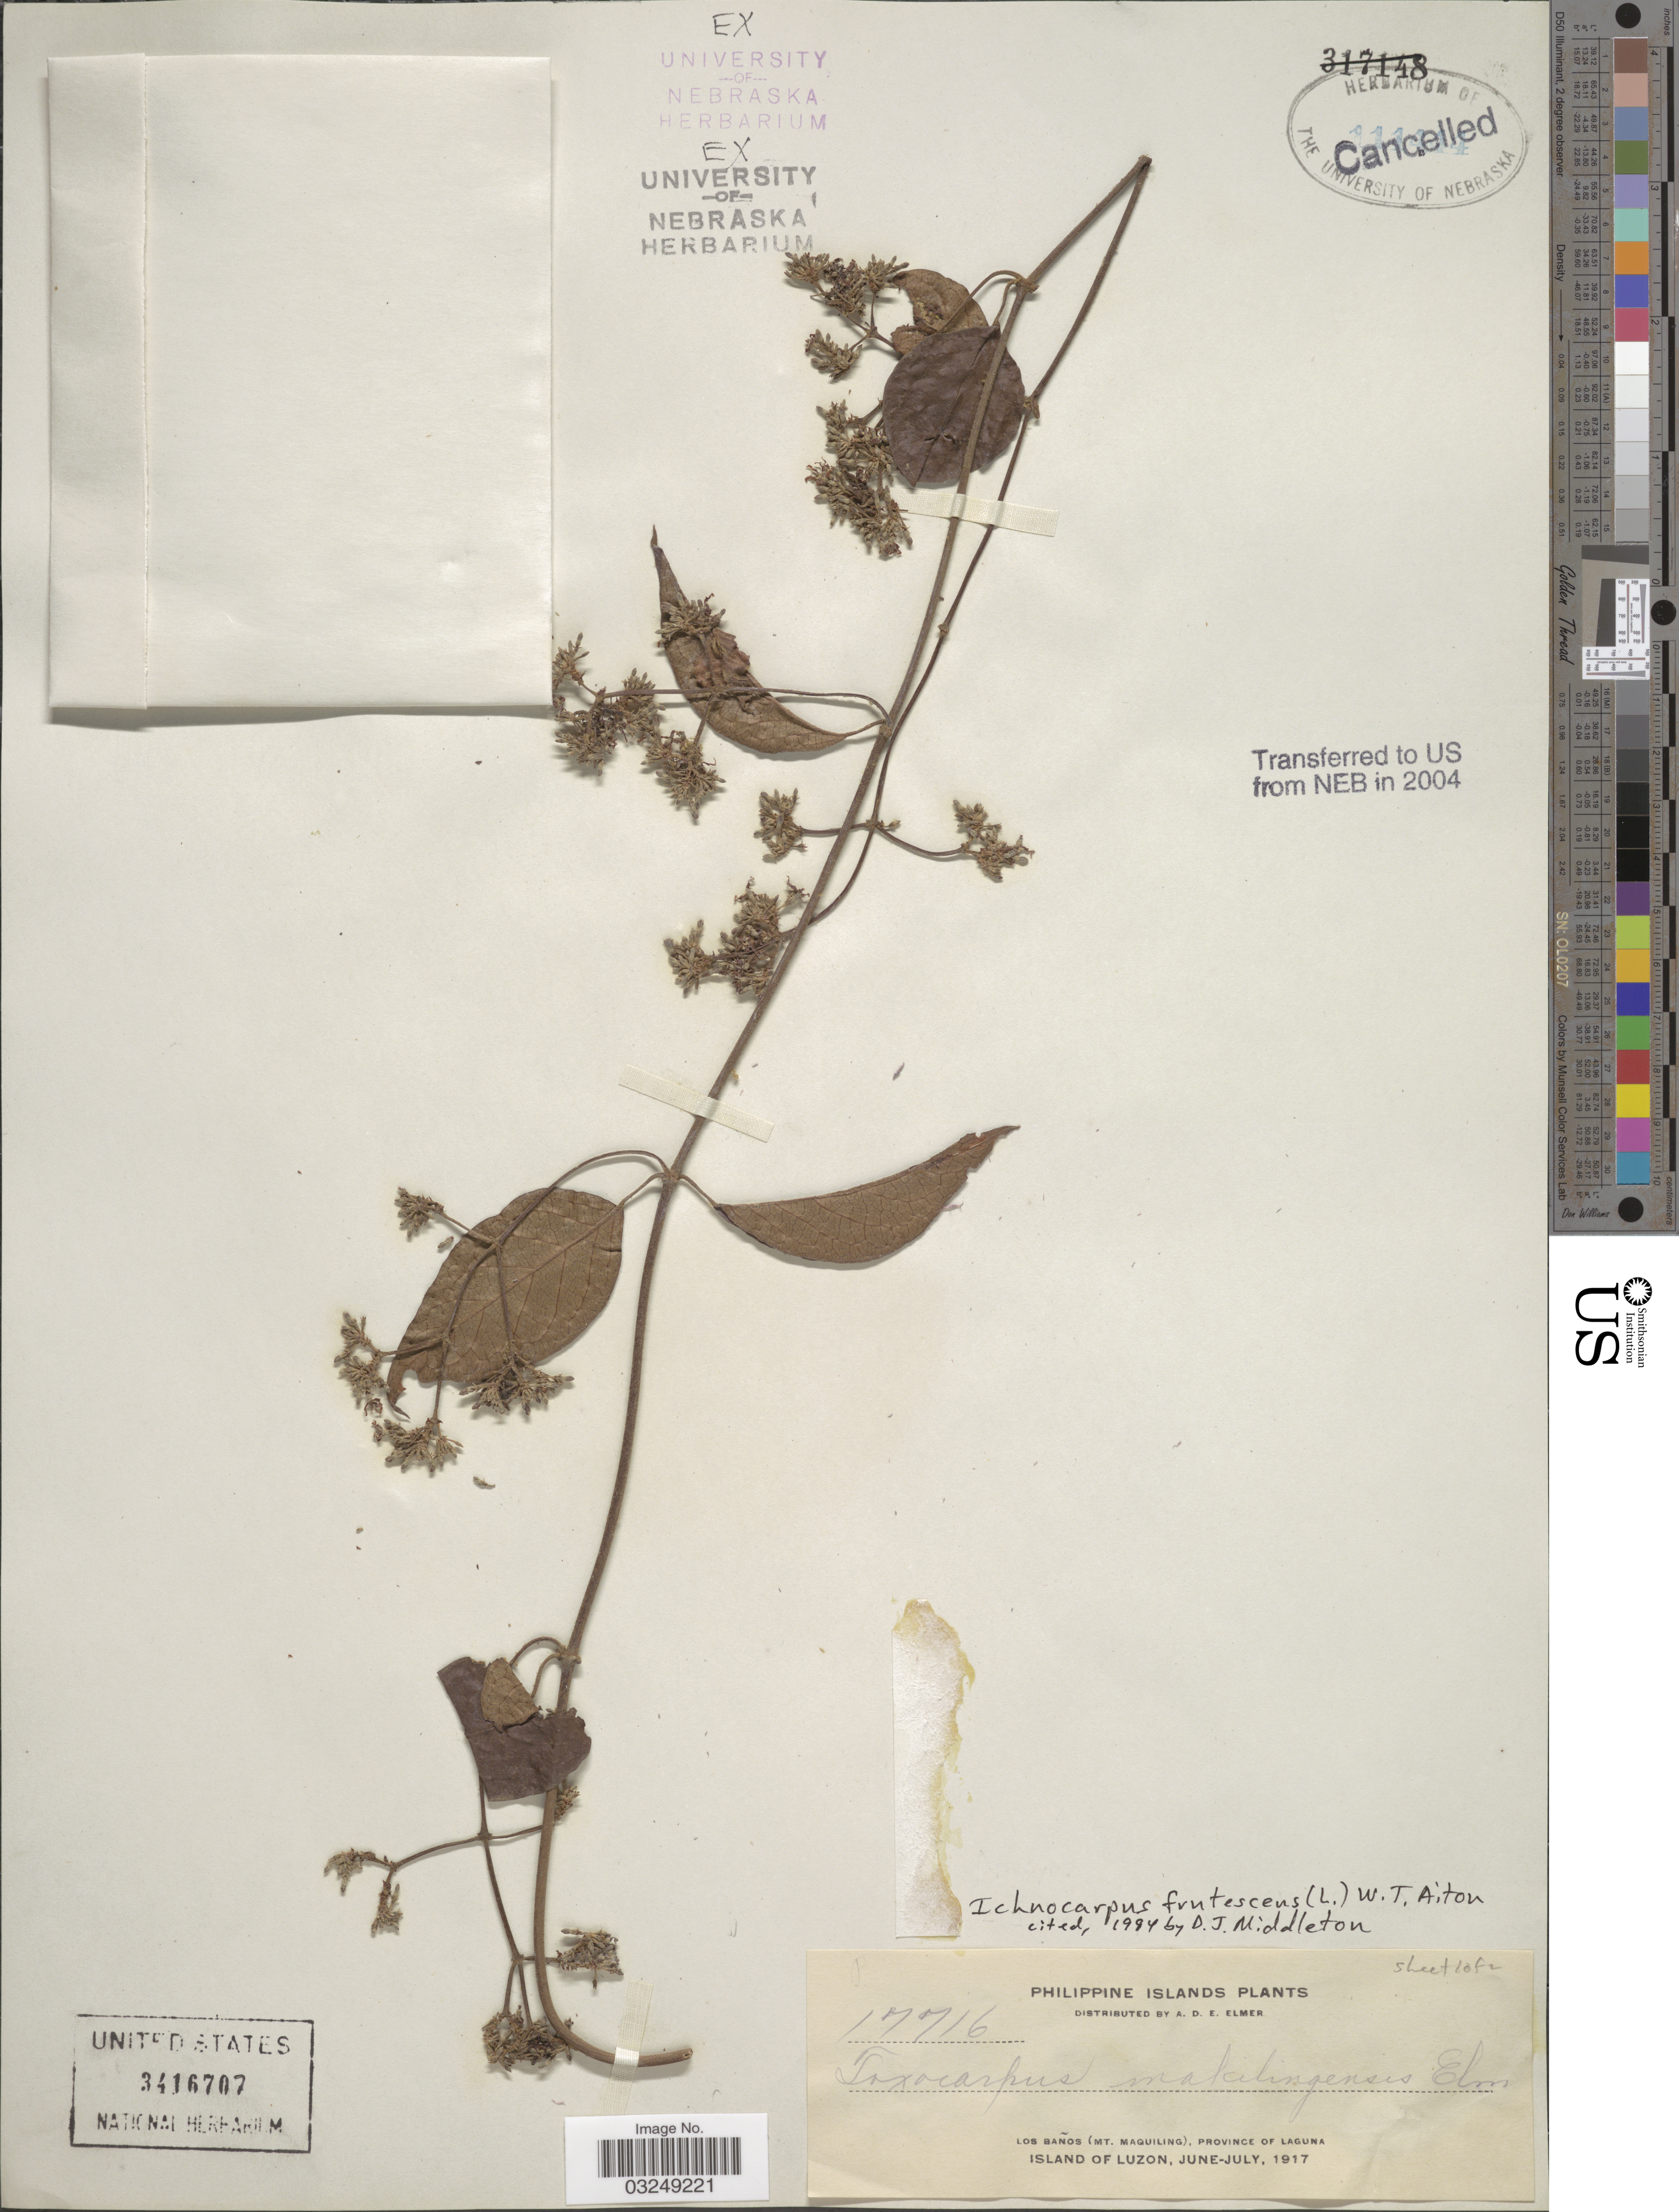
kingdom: Plantae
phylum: Tracheophyta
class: Magnoliopsida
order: Gentianales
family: Apocynaceae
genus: Ichnocarpus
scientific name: Ichnocarpus frutescens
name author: (L.) W.T. Aiton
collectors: A. D. E. Elmer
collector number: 17716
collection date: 1917-06/1917-07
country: Philippines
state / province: Calabarzon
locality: Philippine Islands. Los Baños (Mt. Maquiling), Province of Laguna. Island of Luzon.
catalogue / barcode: US 3416707